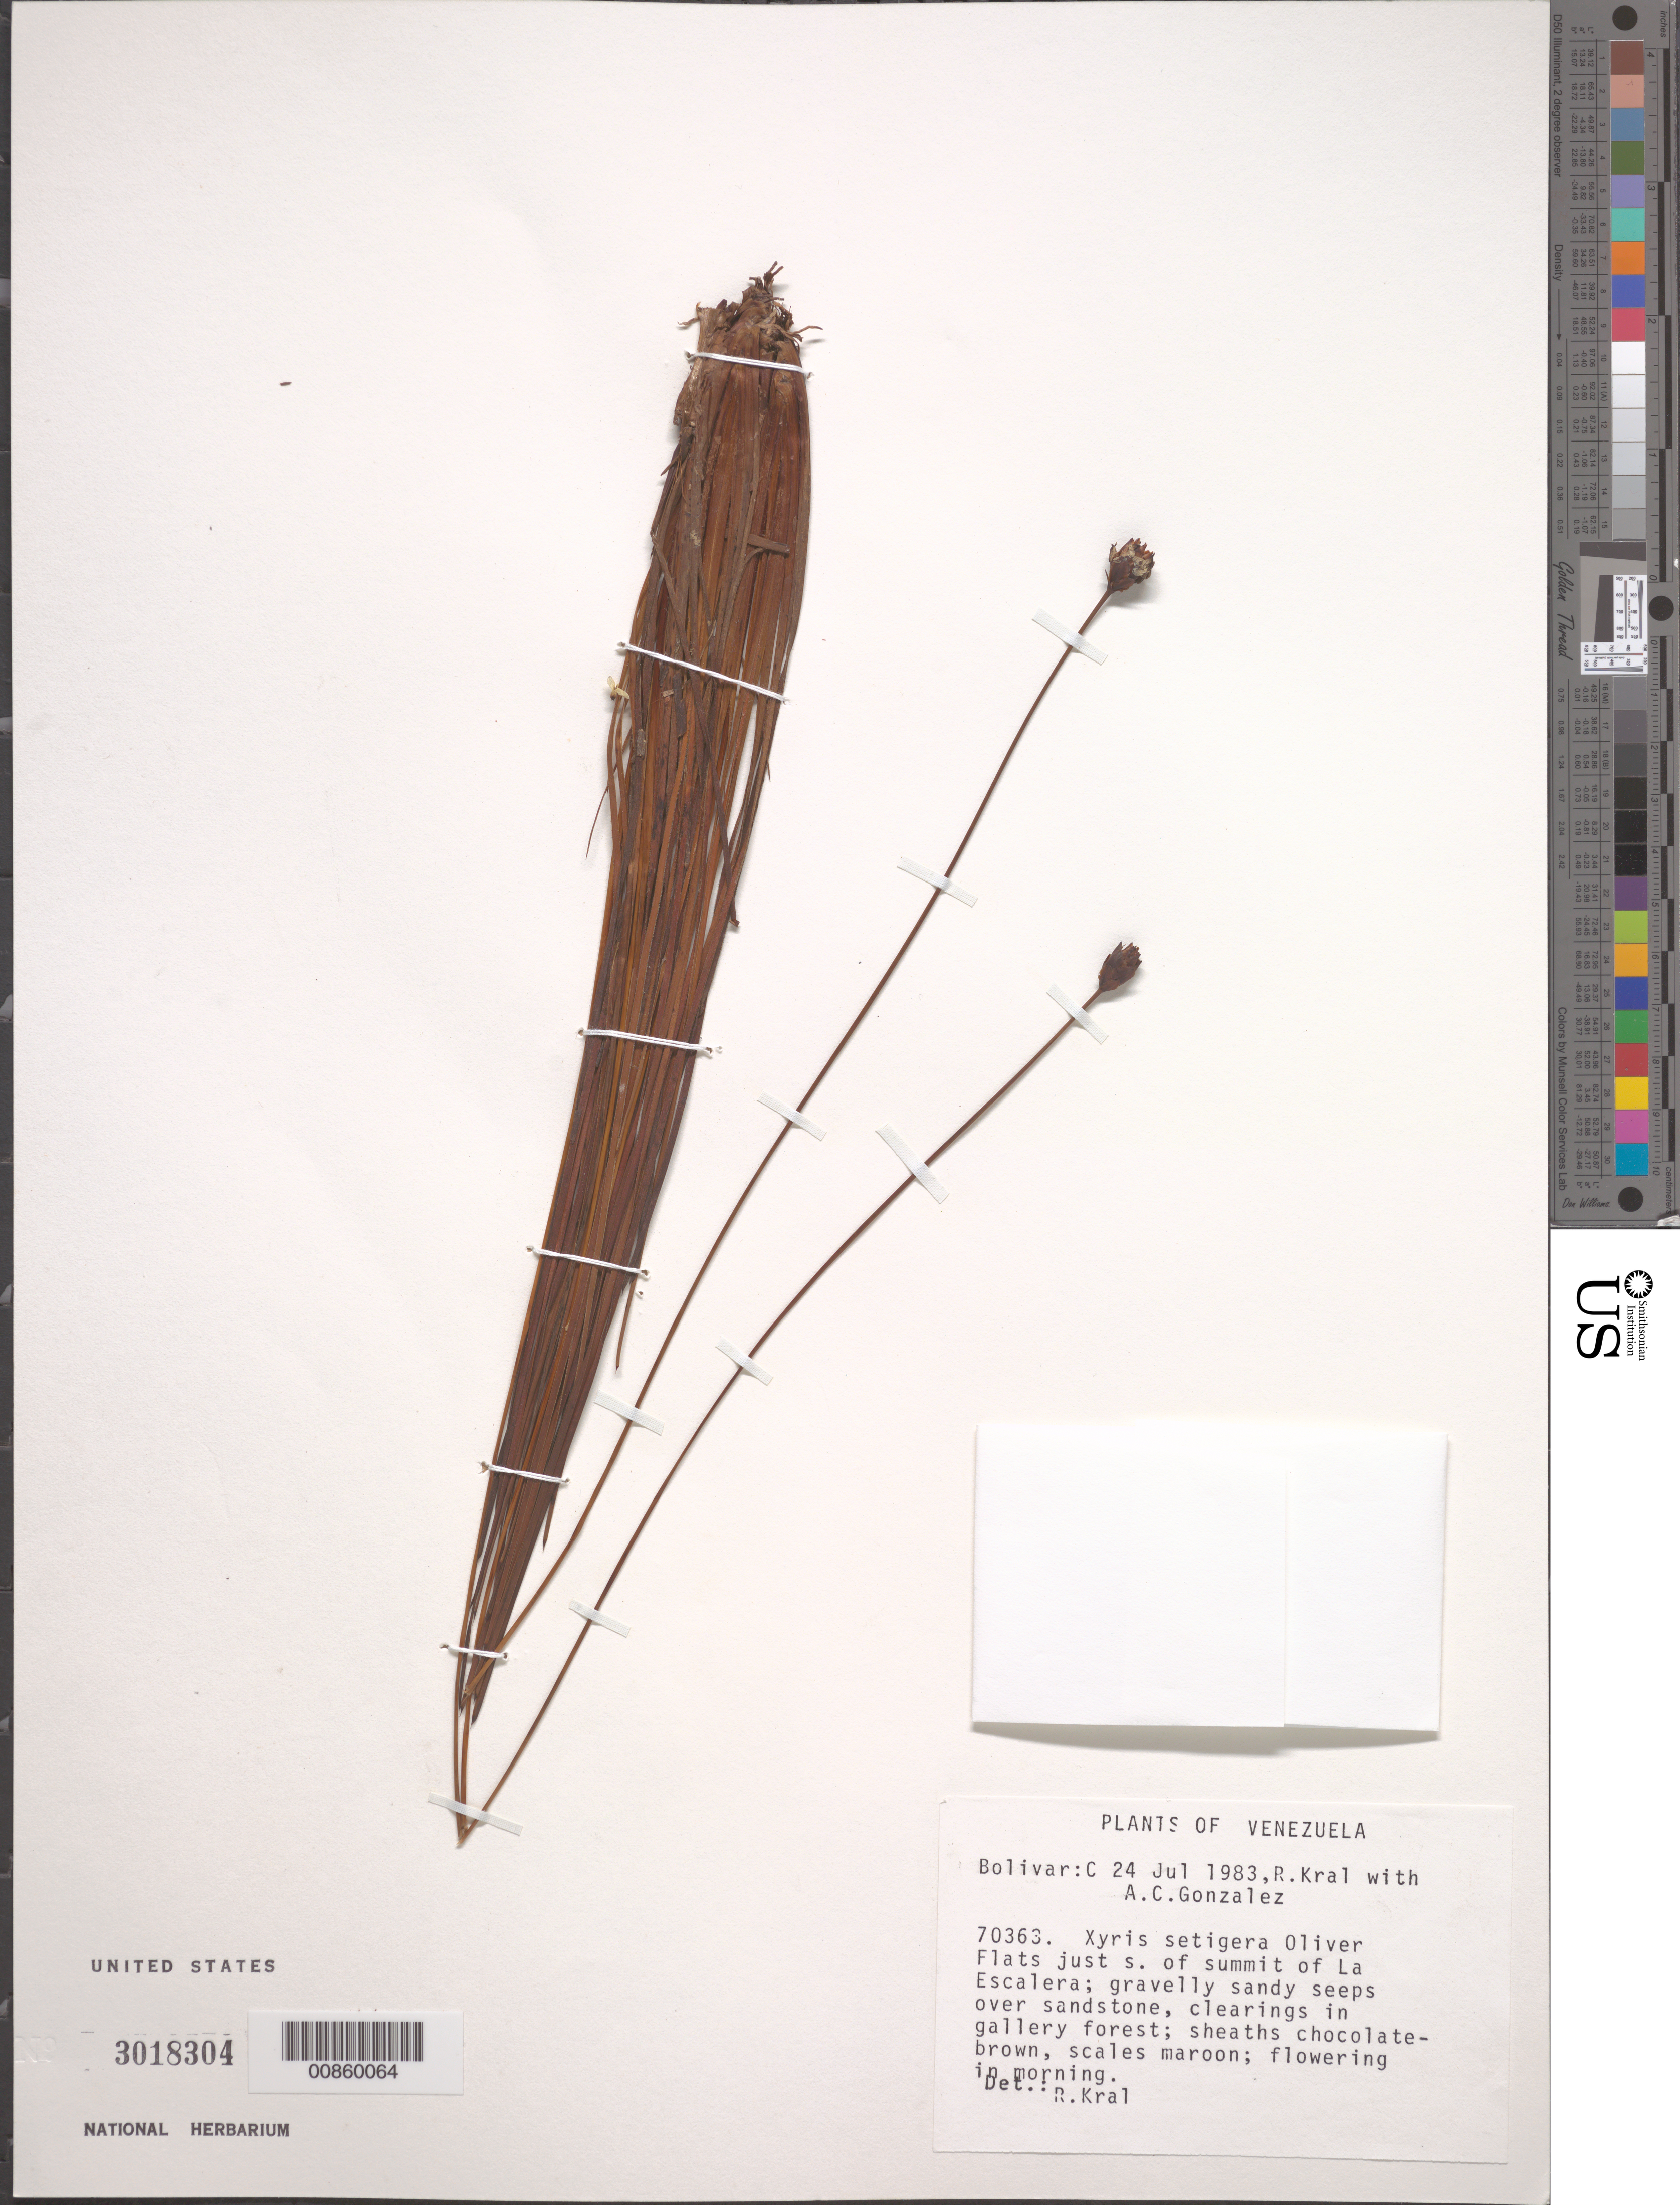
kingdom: Plantae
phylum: Tracheophyta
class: Liliopsida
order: Poales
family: Xyridaceae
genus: Xyris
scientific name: Xyris setigera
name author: Oliv.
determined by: Kral, Robert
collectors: R. Kral & A. C. González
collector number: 70363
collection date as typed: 24-Jul-83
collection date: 1983-07-24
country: Venezuela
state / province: Bolívar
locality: Gran Sabana, just S of summit of La Escalera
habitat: Flats; gravelly sandy seeps over sandstone; clearings in gallery forest.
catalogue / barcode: US 3018304